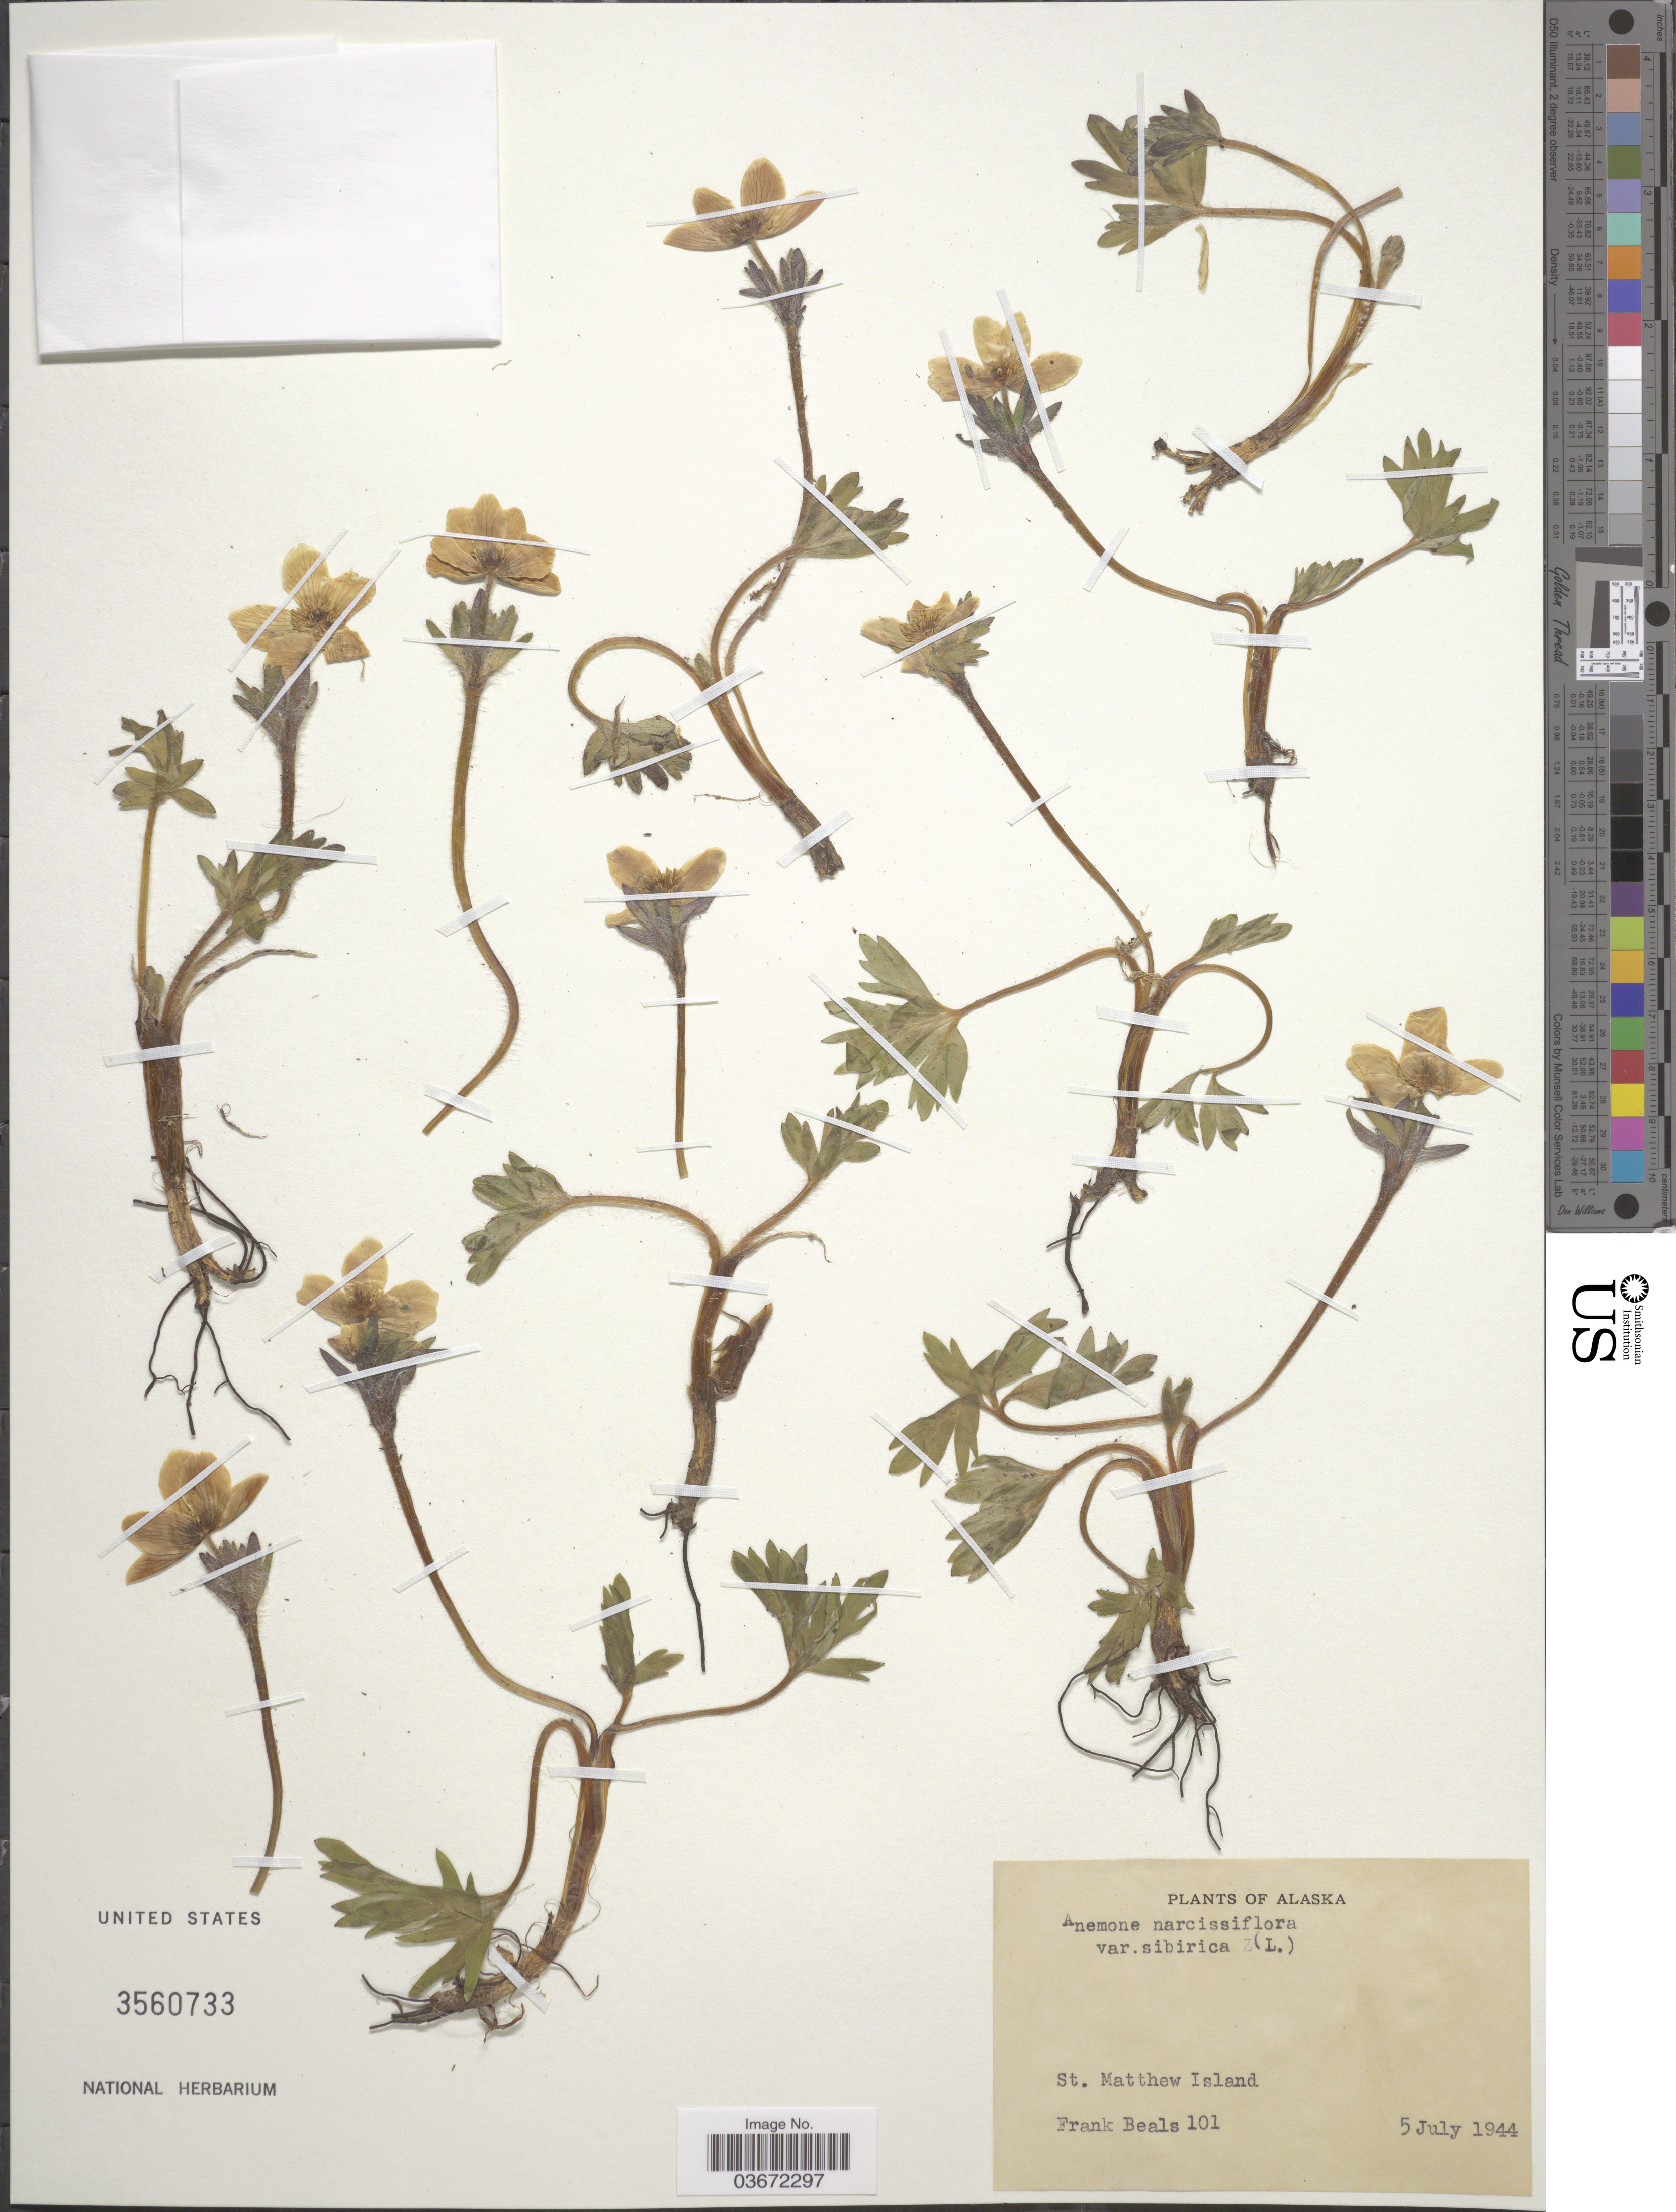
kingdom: Plantae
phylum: Tracheophyta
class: Magnoliopsida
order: Ranunculales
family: Ranunculaceae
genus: Anemone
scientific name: Anemone narcissiflora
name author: L.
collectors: F. Beals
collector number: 101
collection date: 1944-07-05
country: United States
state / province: Alaska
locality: St. Matthew Island.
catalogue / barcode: US 3560733